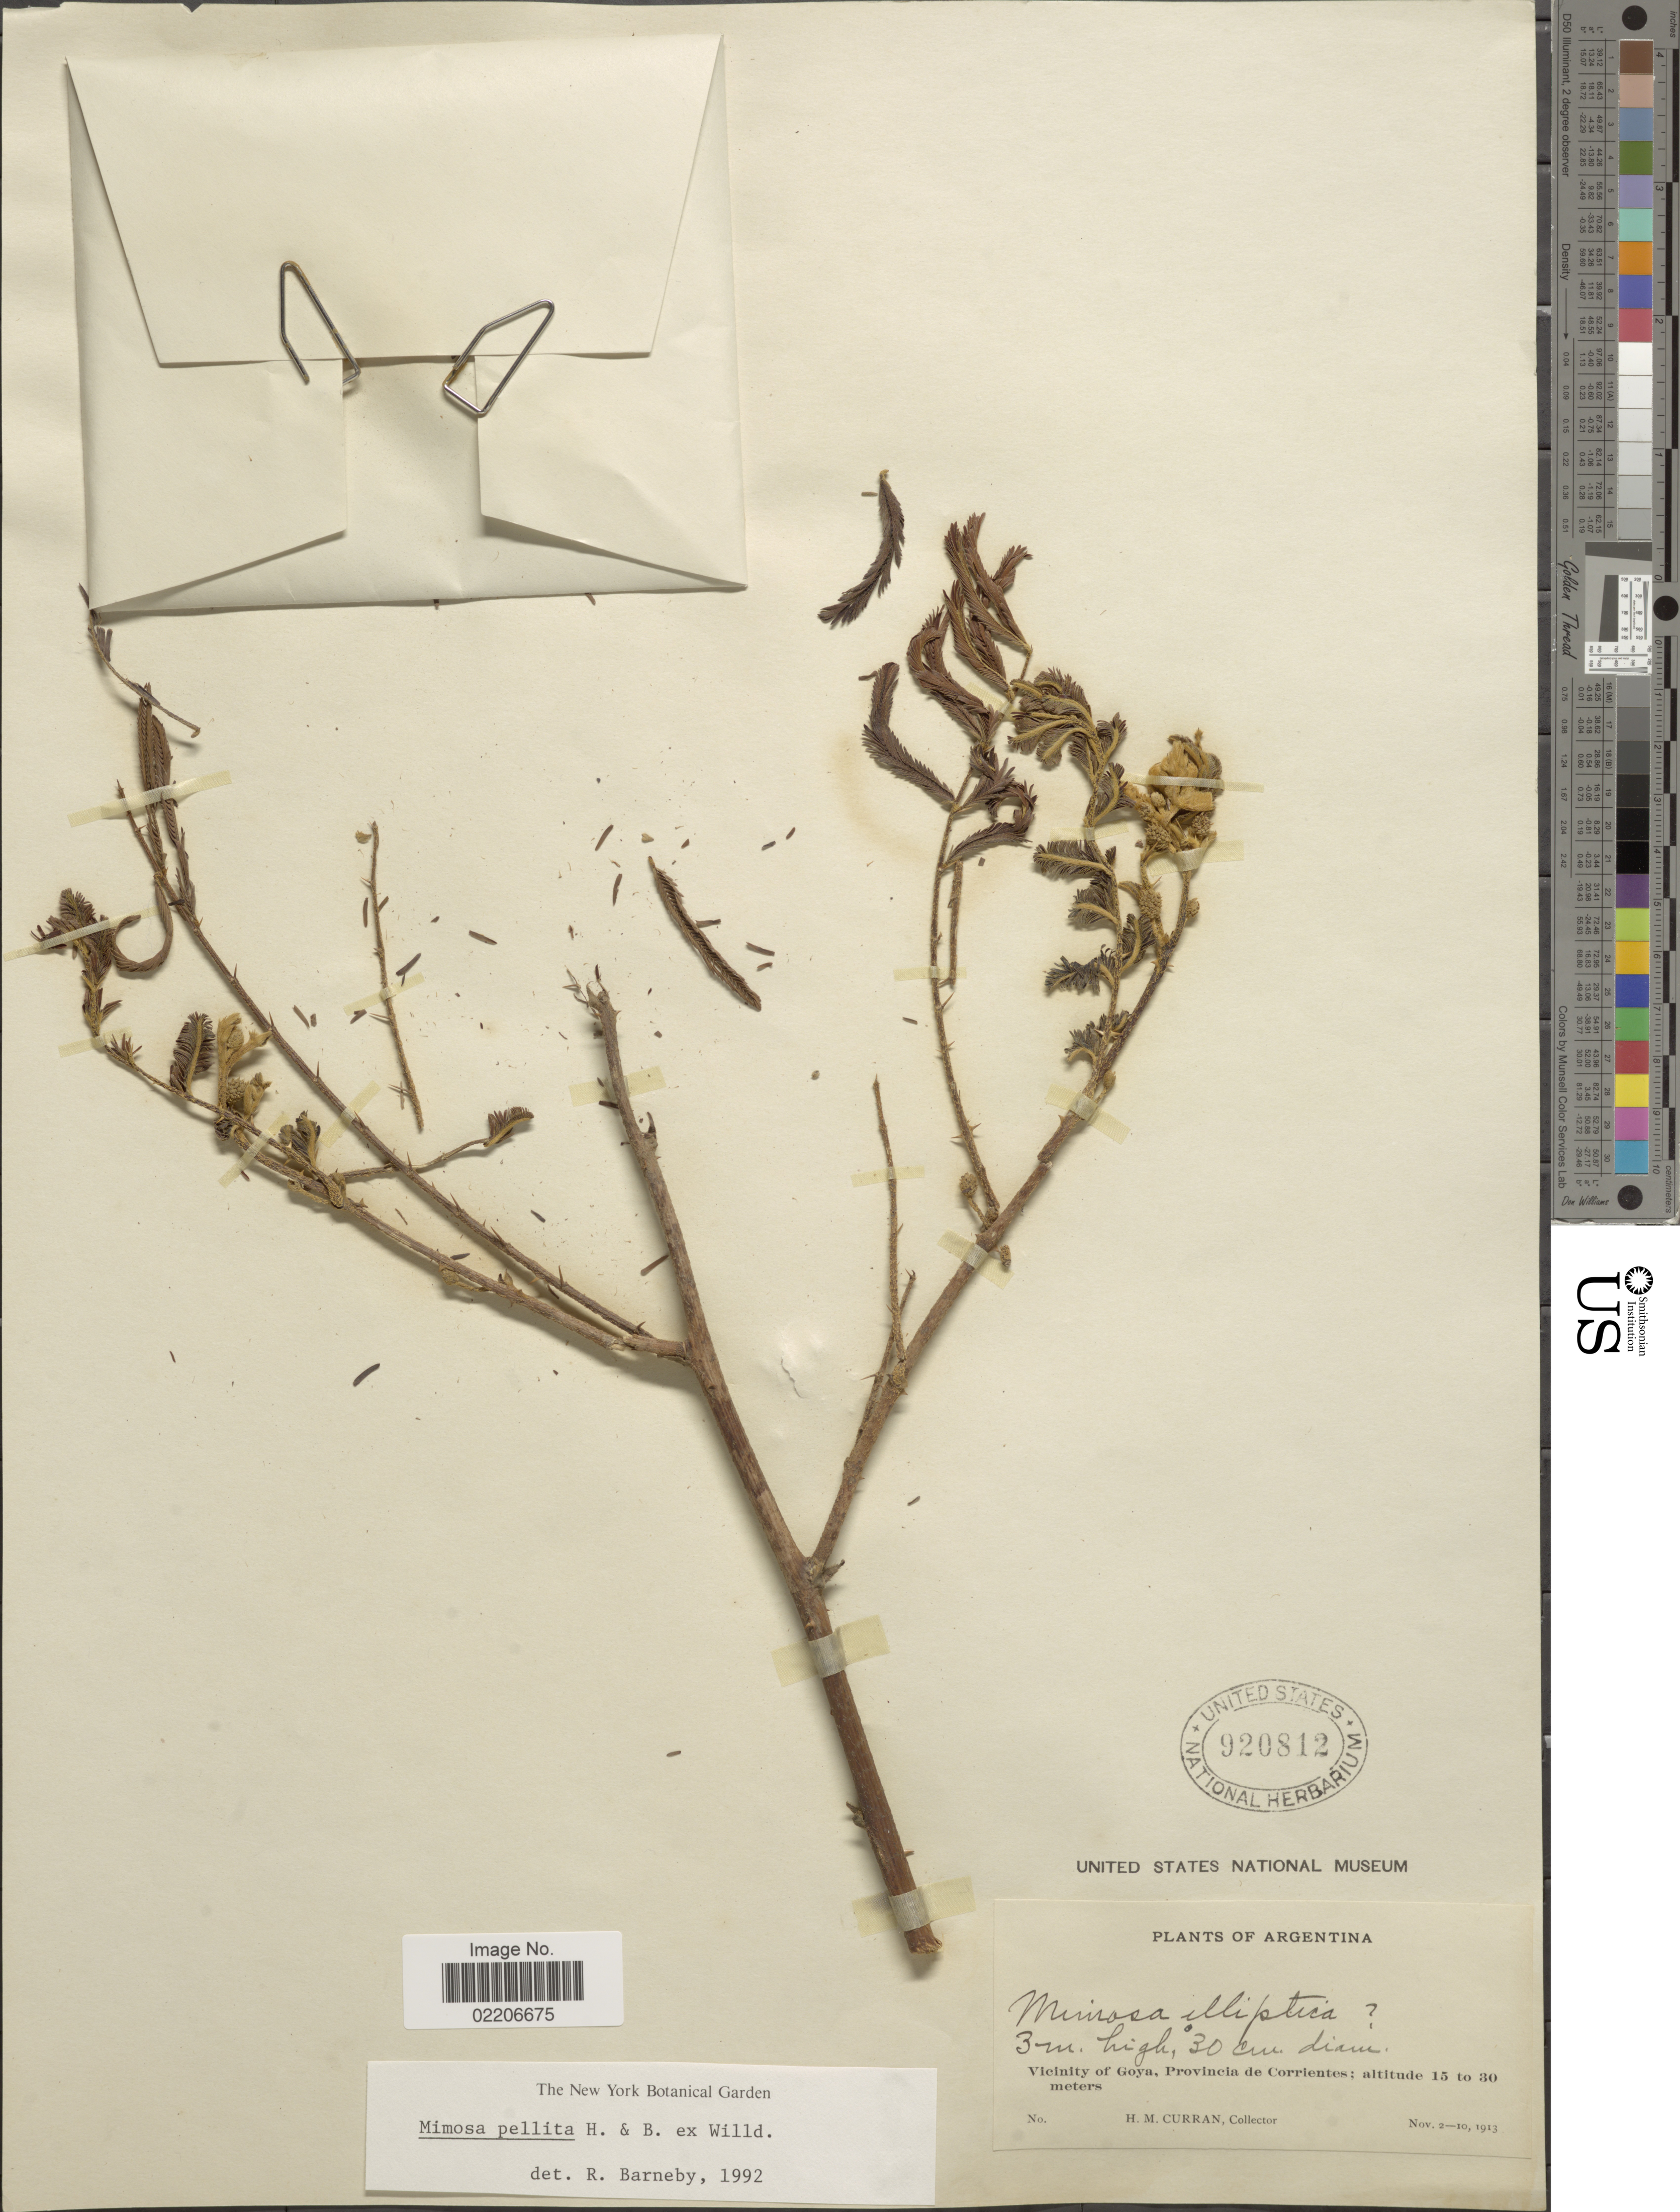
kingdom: Plantae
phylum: Tracheophyta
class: Magnoliopsida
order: Fabales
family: Fabaceae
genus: Mimosa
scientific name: Mimosa pellita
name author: Humb. & Bonpl. ex Willd.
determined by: Barneby, Rupert C., (NY)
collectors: H. M. Curran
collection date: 1913-11-02/1913-11-10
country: Argentina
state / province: Corrientes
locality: Vicinity of Goya, Provincia de Corrientes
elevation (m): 15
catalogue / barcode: US 920812